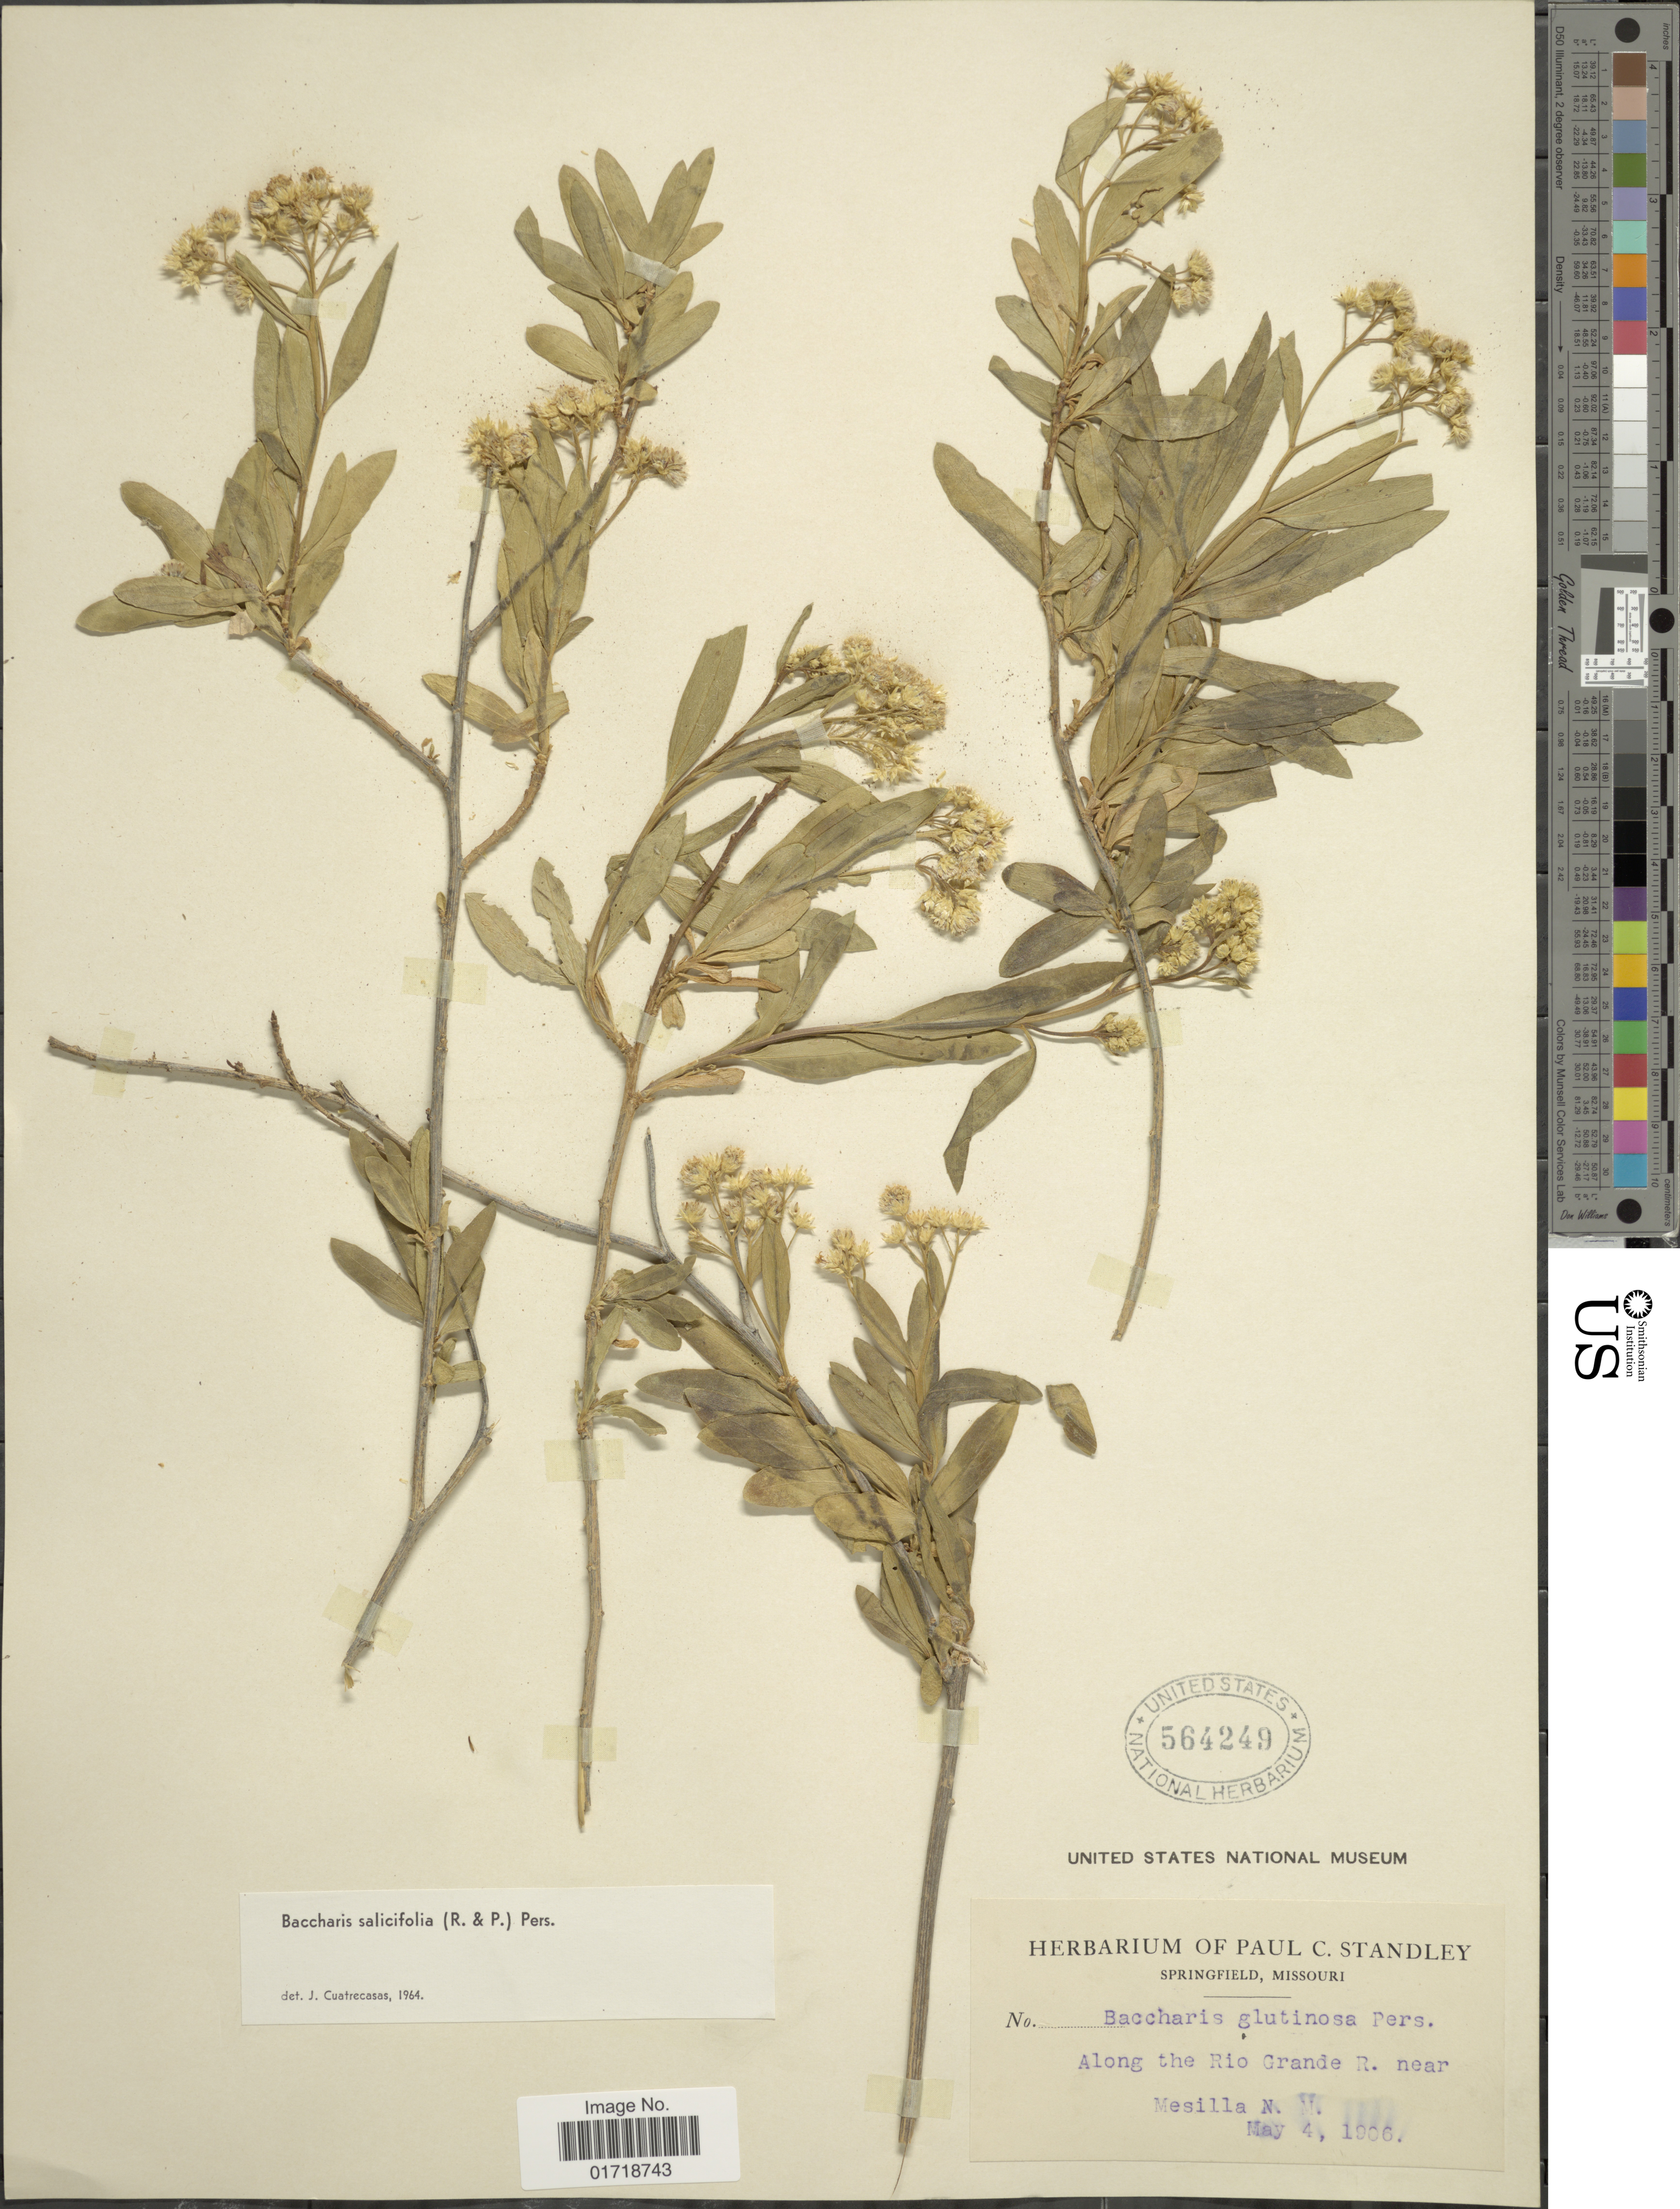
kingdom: Plantae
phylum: Tracheophyta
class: Magnoliopsida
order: Asterales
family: Asteraceae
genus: Baccharis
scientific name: Baccharis glutinosa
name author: Pers.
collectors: ex herb. Paul C. Standley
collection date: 1906-05-04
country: United States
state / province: New Mexico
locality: Along the Rio Grande R. near Mesilla.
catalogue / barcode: US 564249